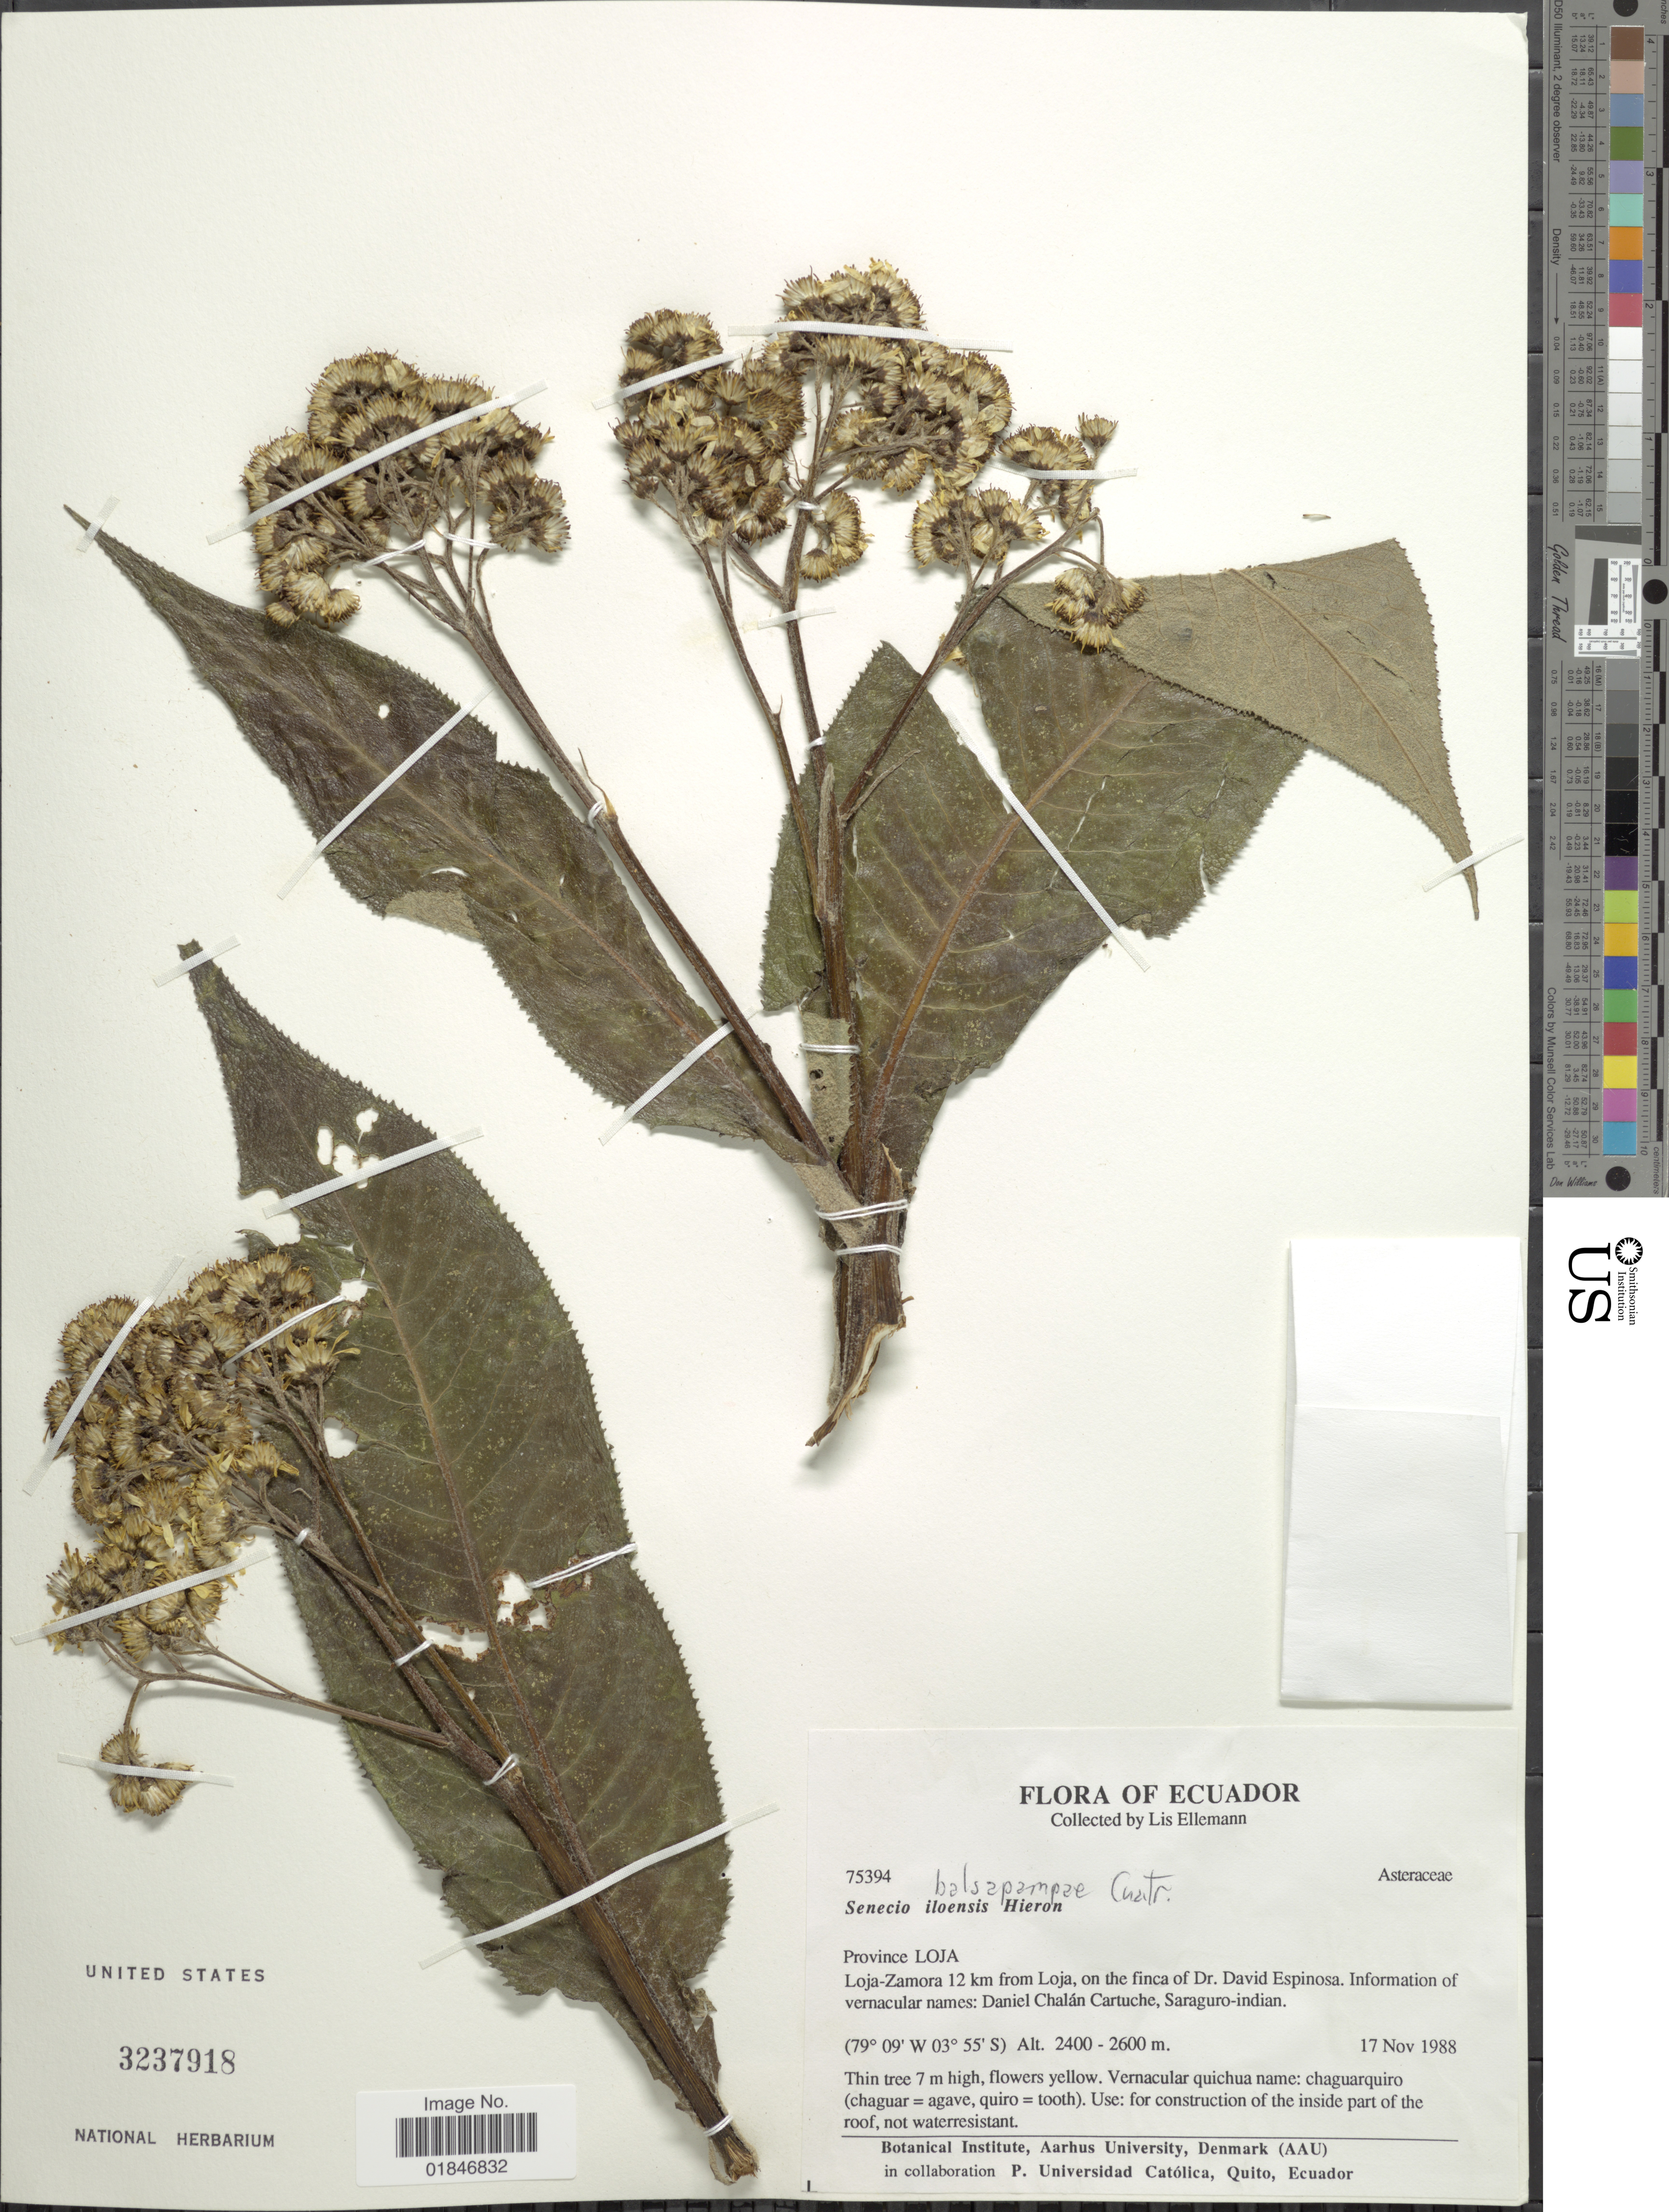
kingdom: Plantae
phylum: Tracheophyta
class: Magnoliopsida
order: Asterales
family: Asteraceae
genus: Dendrophorbium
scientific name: Dendrophorbium balsapampae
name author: (Cuatrec.) B. Nord.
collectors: L. Ellemann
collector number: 75394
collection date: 1988-11-17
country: Ecuador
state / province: Loja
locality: Province Loja, Loja-Zamora 12 km from Loja, on the finca of Dr. David Espinossa.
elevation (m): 2400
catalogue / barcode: US 3237918